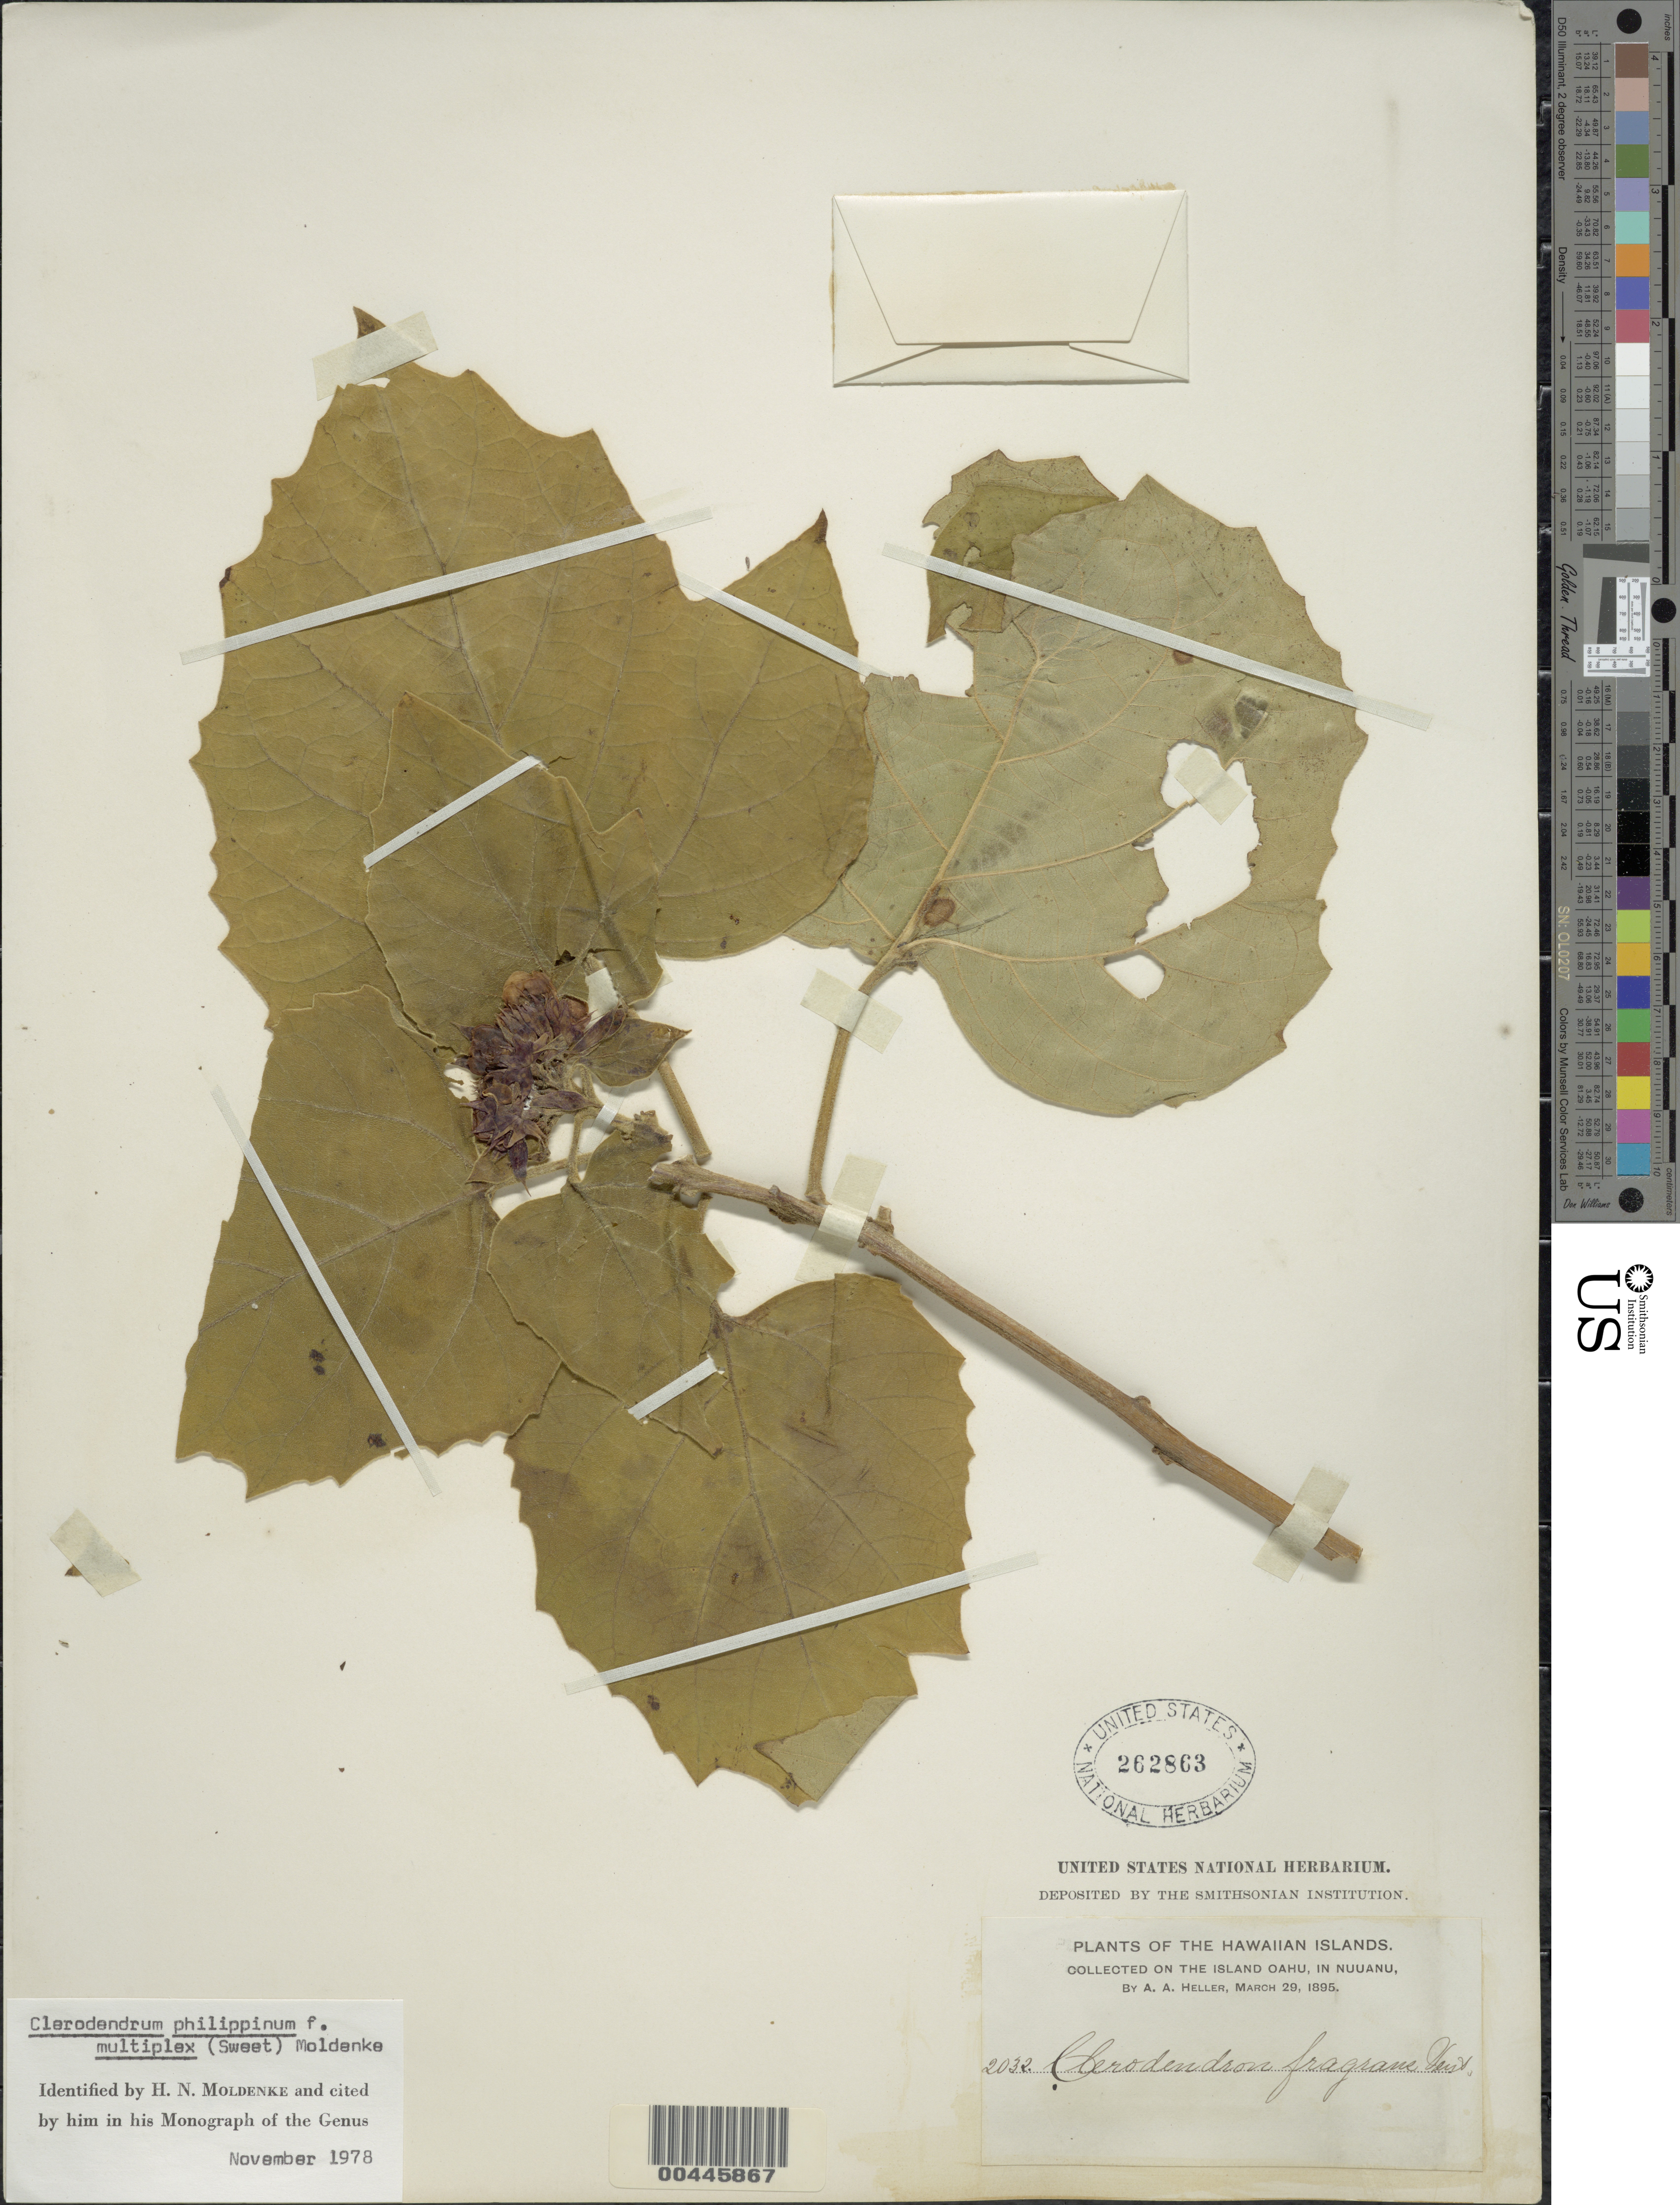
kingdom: Plantae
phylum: Tracheophyta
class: Magnoliopsida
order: Lamiales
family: Lamiaceae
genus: Clerodendrum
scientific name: Clerodendrum chinense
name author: (Osbeck) Mabb.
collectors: A. A. Heller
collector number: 2032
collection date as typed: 29 Mar 1895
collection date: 1895-03-29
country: United States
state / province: Hawaii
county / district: Honolulu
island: Oahu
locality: In Nuuanu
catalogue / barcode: US 262863